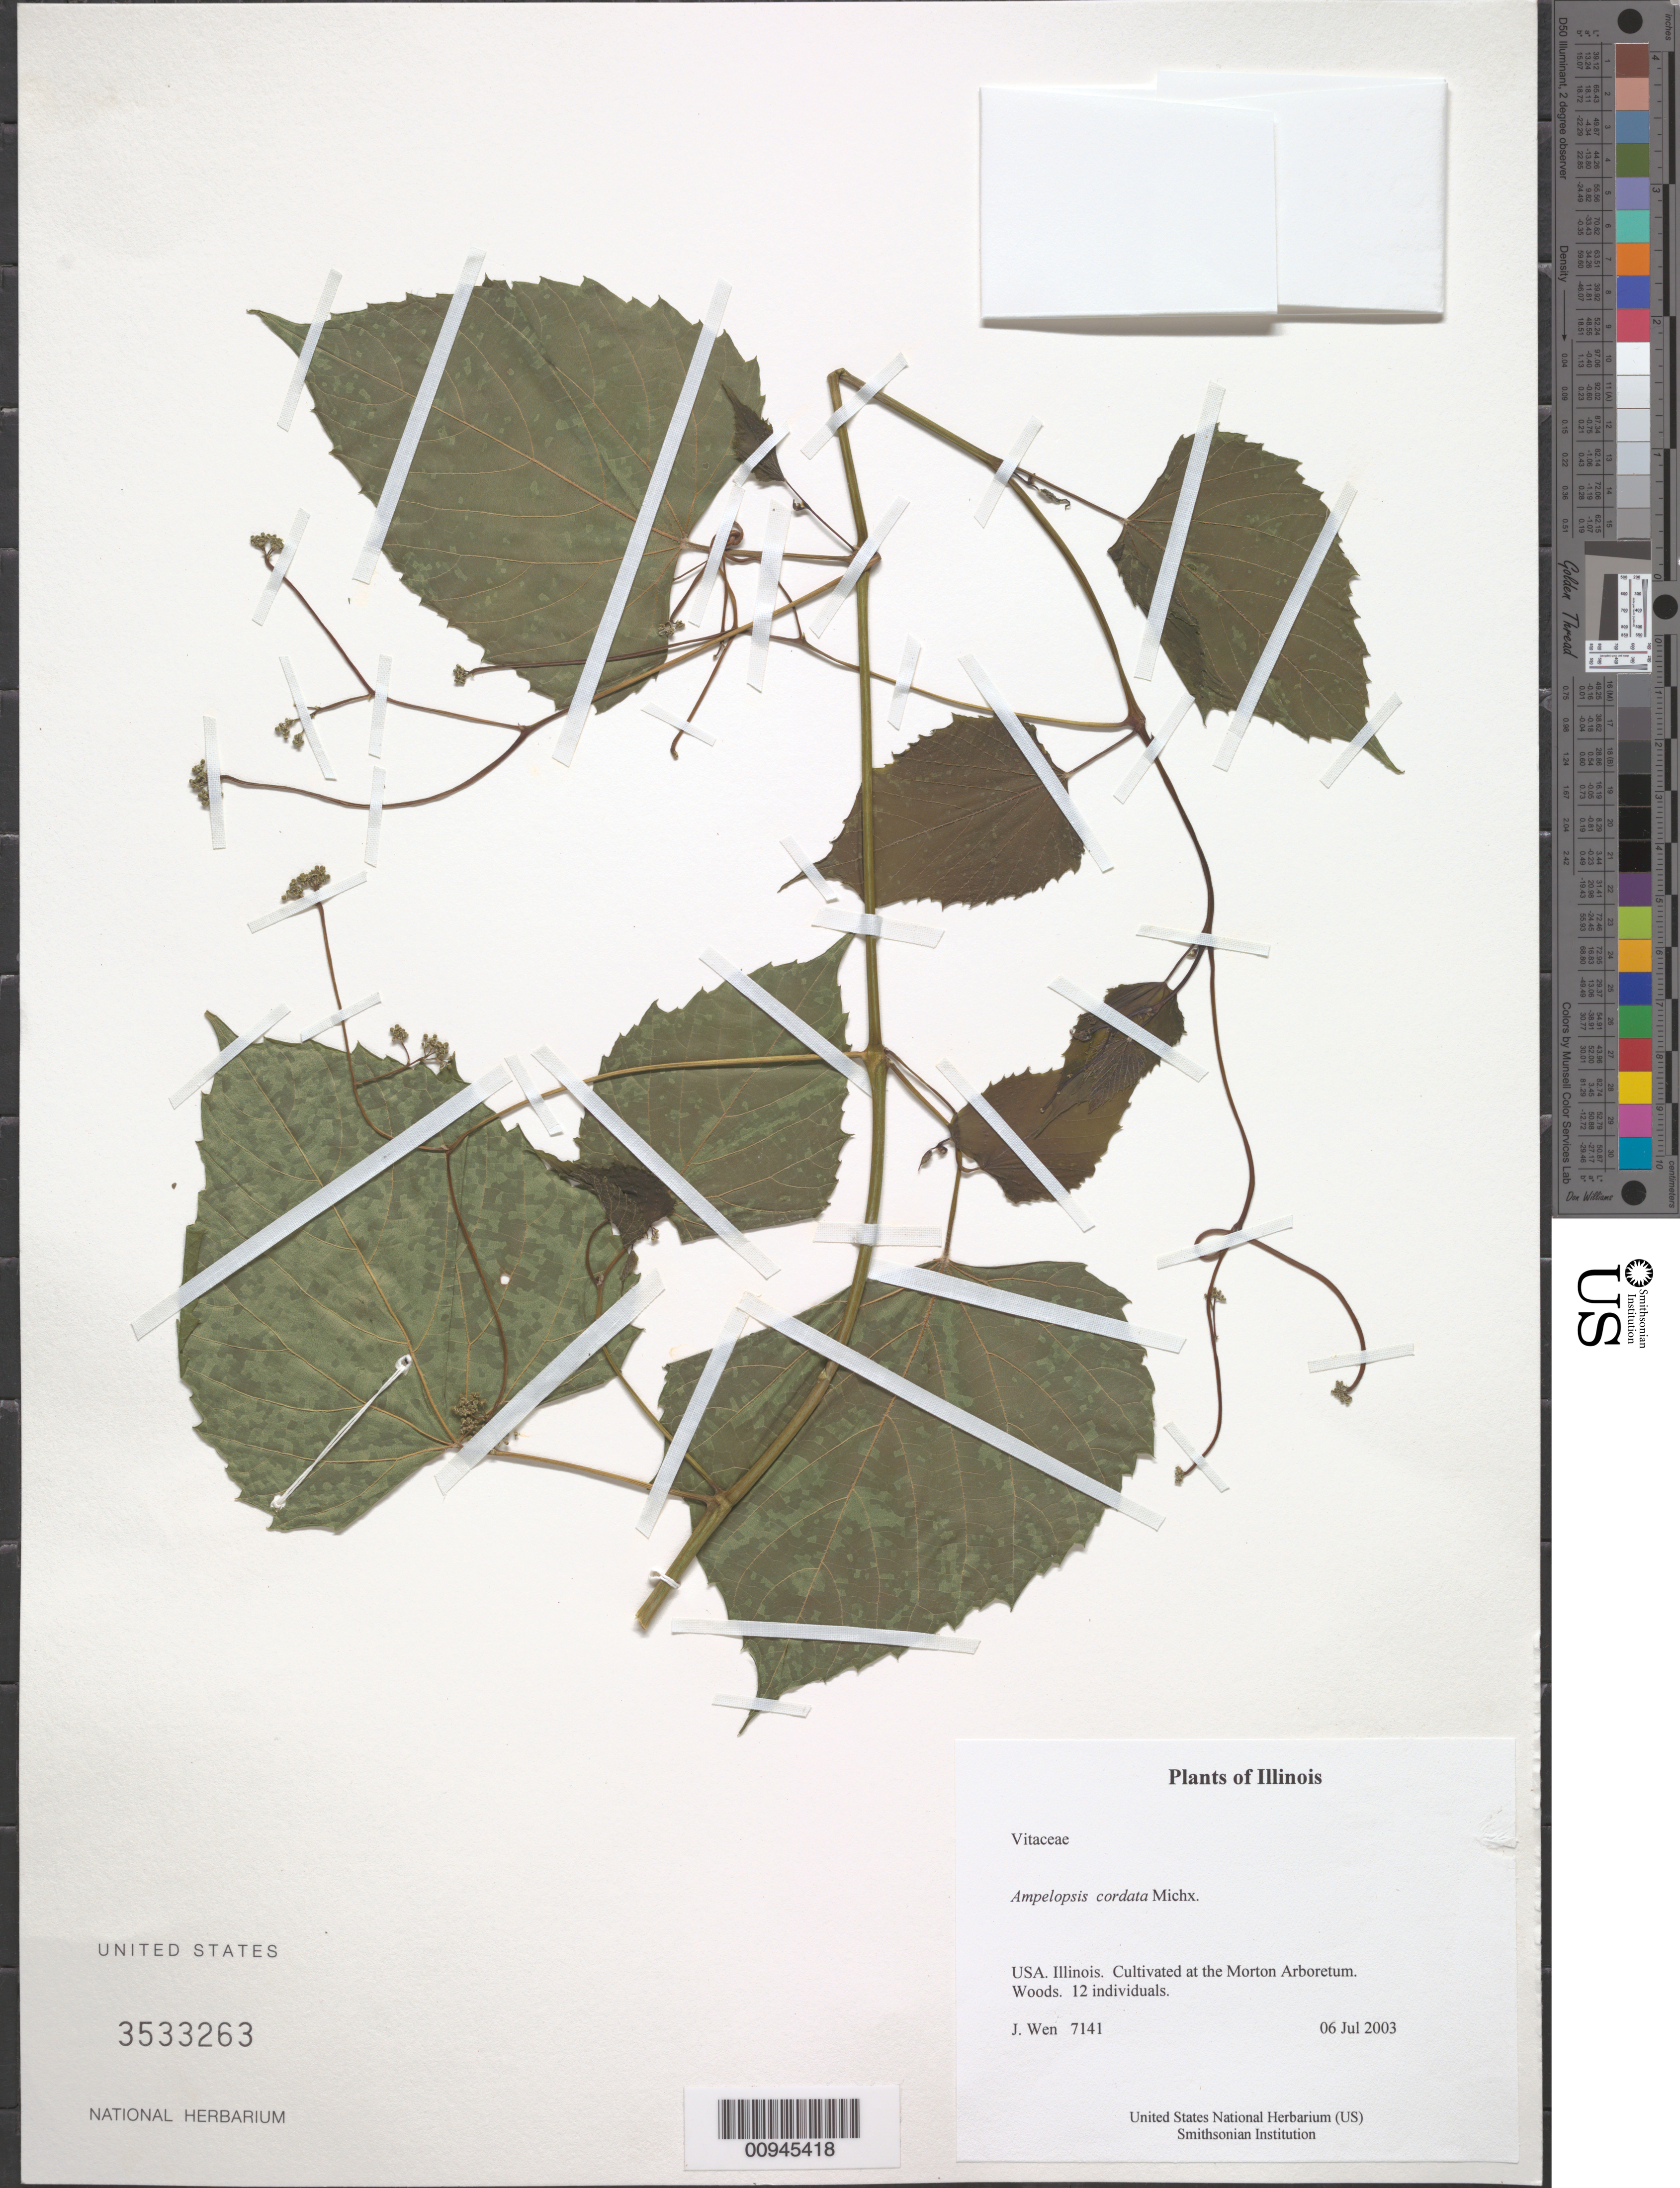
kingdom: Plantae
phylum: Tracheophyta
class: Magnoliopsida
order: Vitales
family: Vitaceae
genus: Ampelopsis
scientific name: Ampelopsis cordata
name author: Michx.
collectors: J. Wen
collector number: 7141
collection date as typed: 06 Jul 2003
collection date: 2003-07-06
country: United States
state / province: Illinois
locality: Cultivated at the Morton Arboretum.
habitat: Woods. 12 individuals.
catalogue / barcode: US 3533263